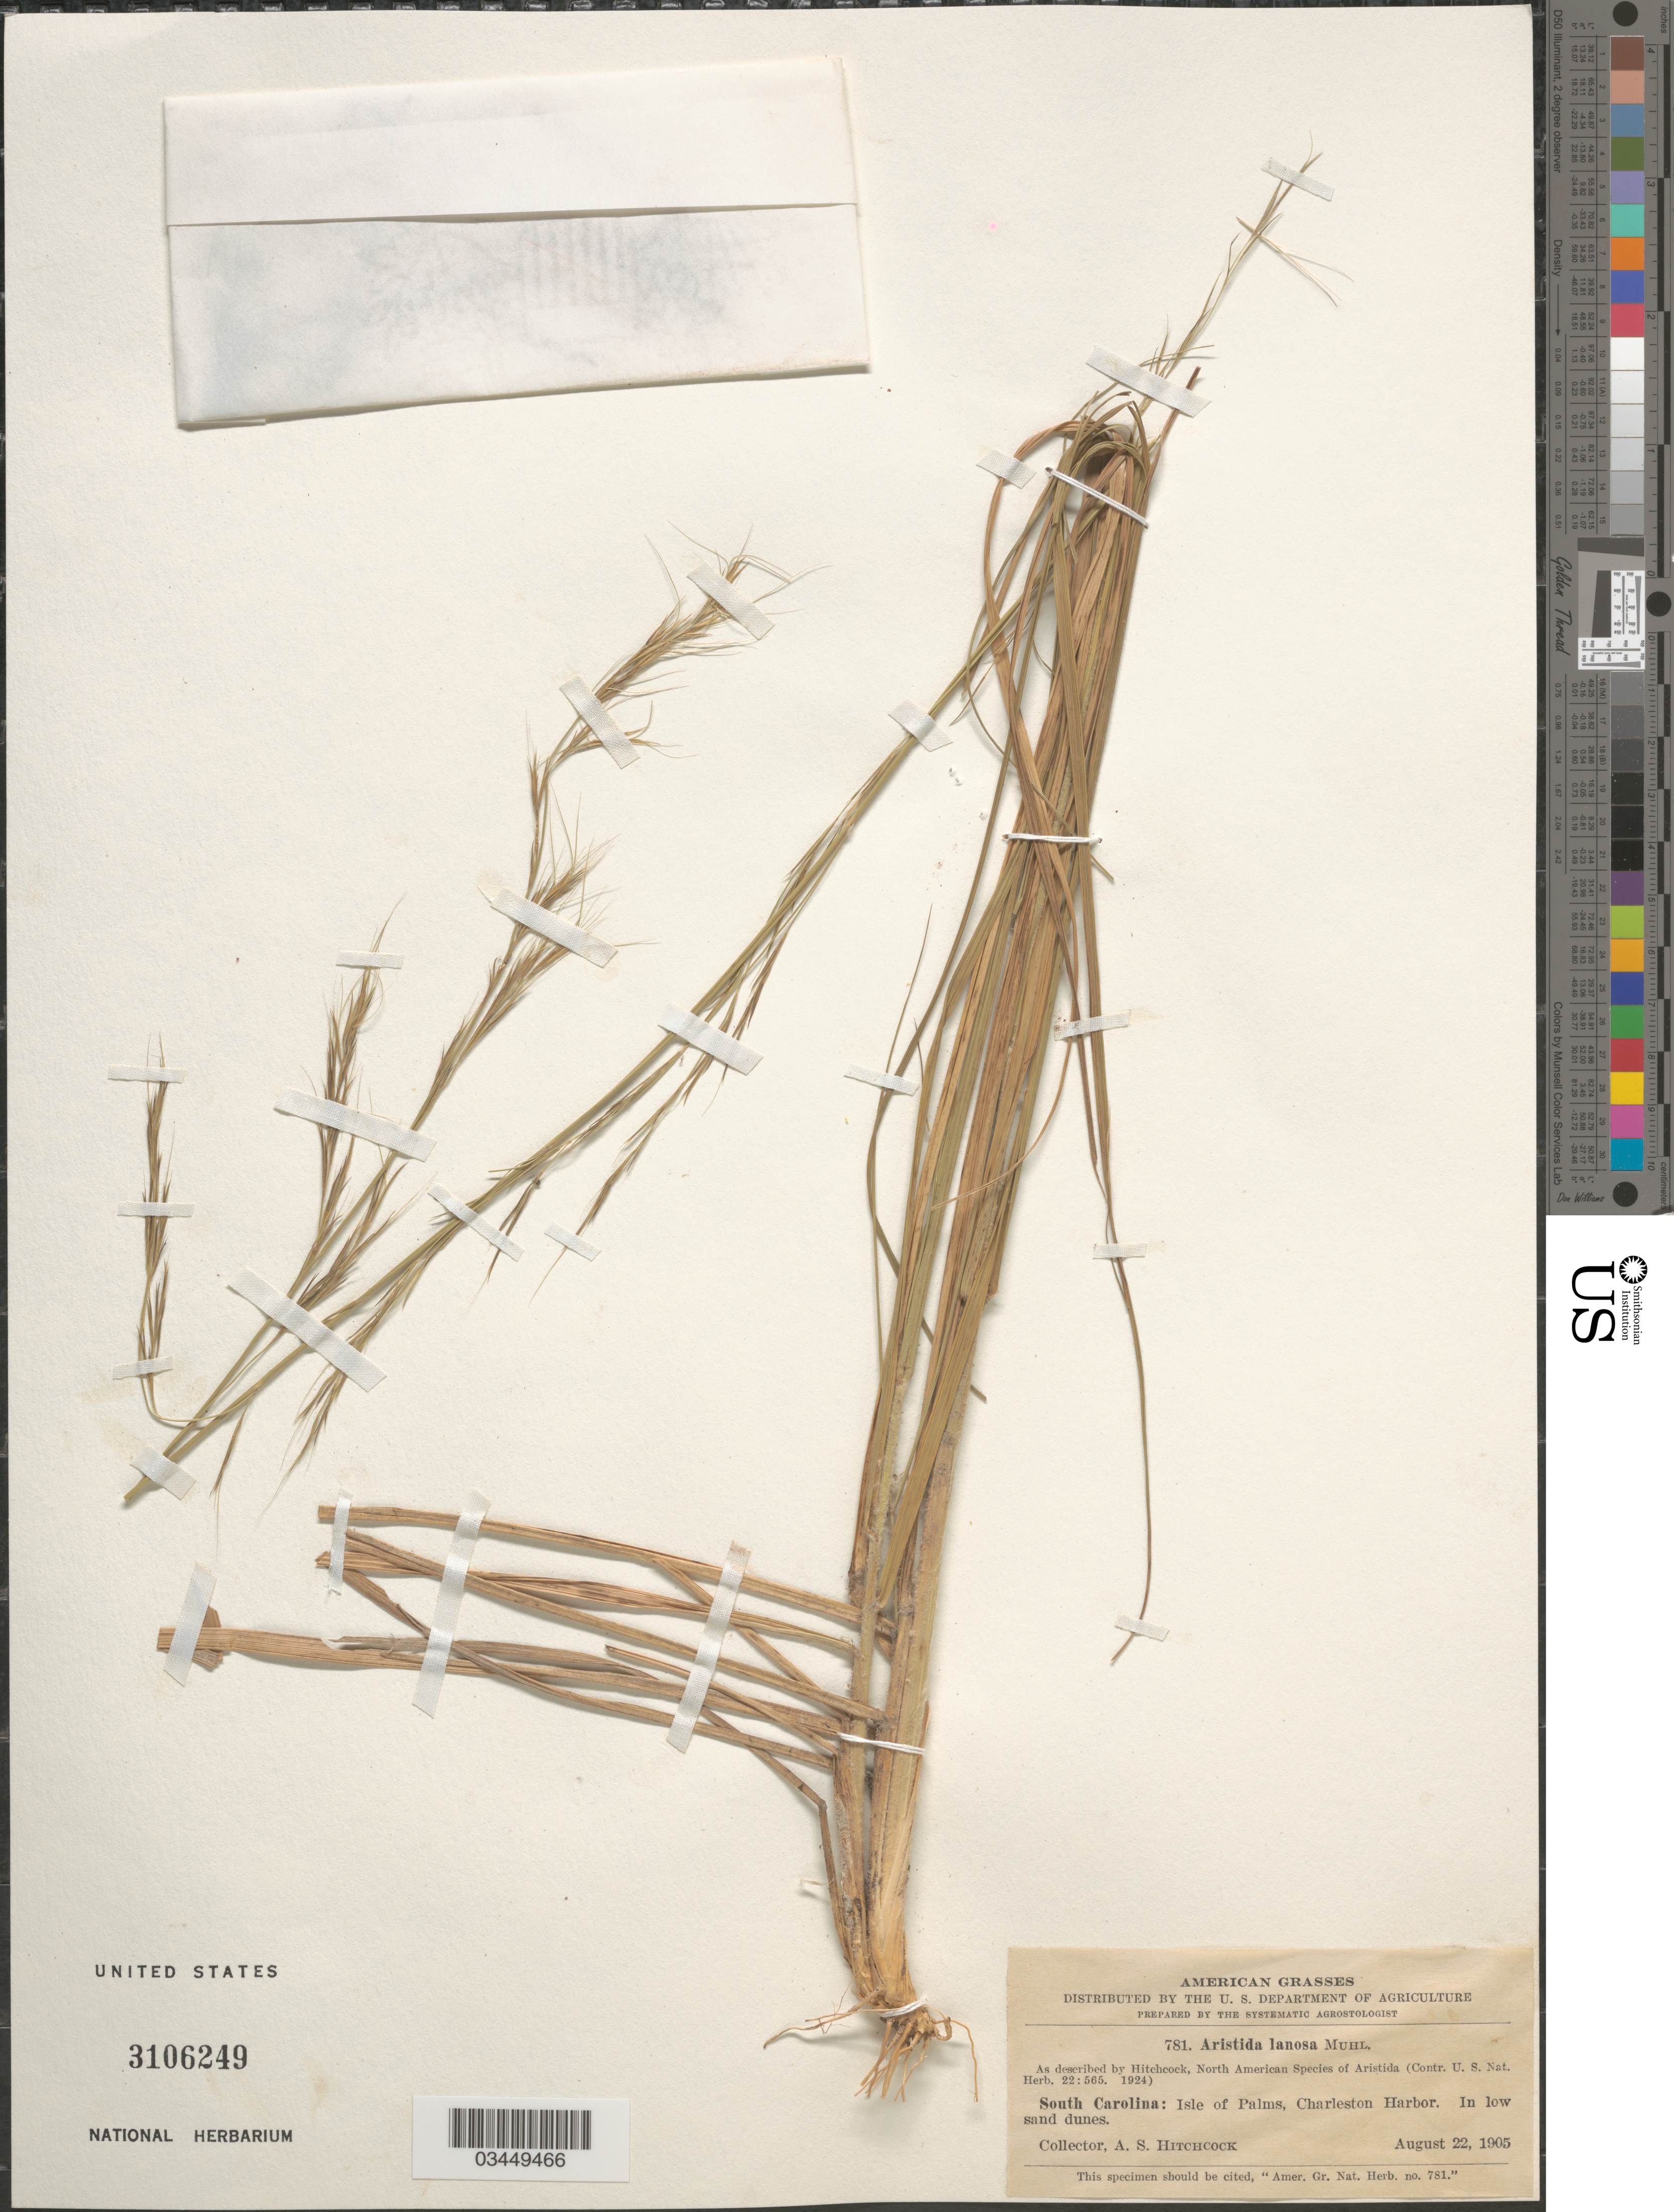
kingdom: Plantae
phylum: Tracheophyta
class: Liliopsida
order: Poales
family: Poaceae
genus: Aristida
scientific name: Aristida lanosa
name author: Muhl.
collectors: A. S. Hitchcock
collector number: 781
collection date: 1905-08-22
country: United States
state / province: South Carolina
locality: Isle of Palms, Charleston Harbor. In low sand dunes.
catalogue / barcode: US 3106249